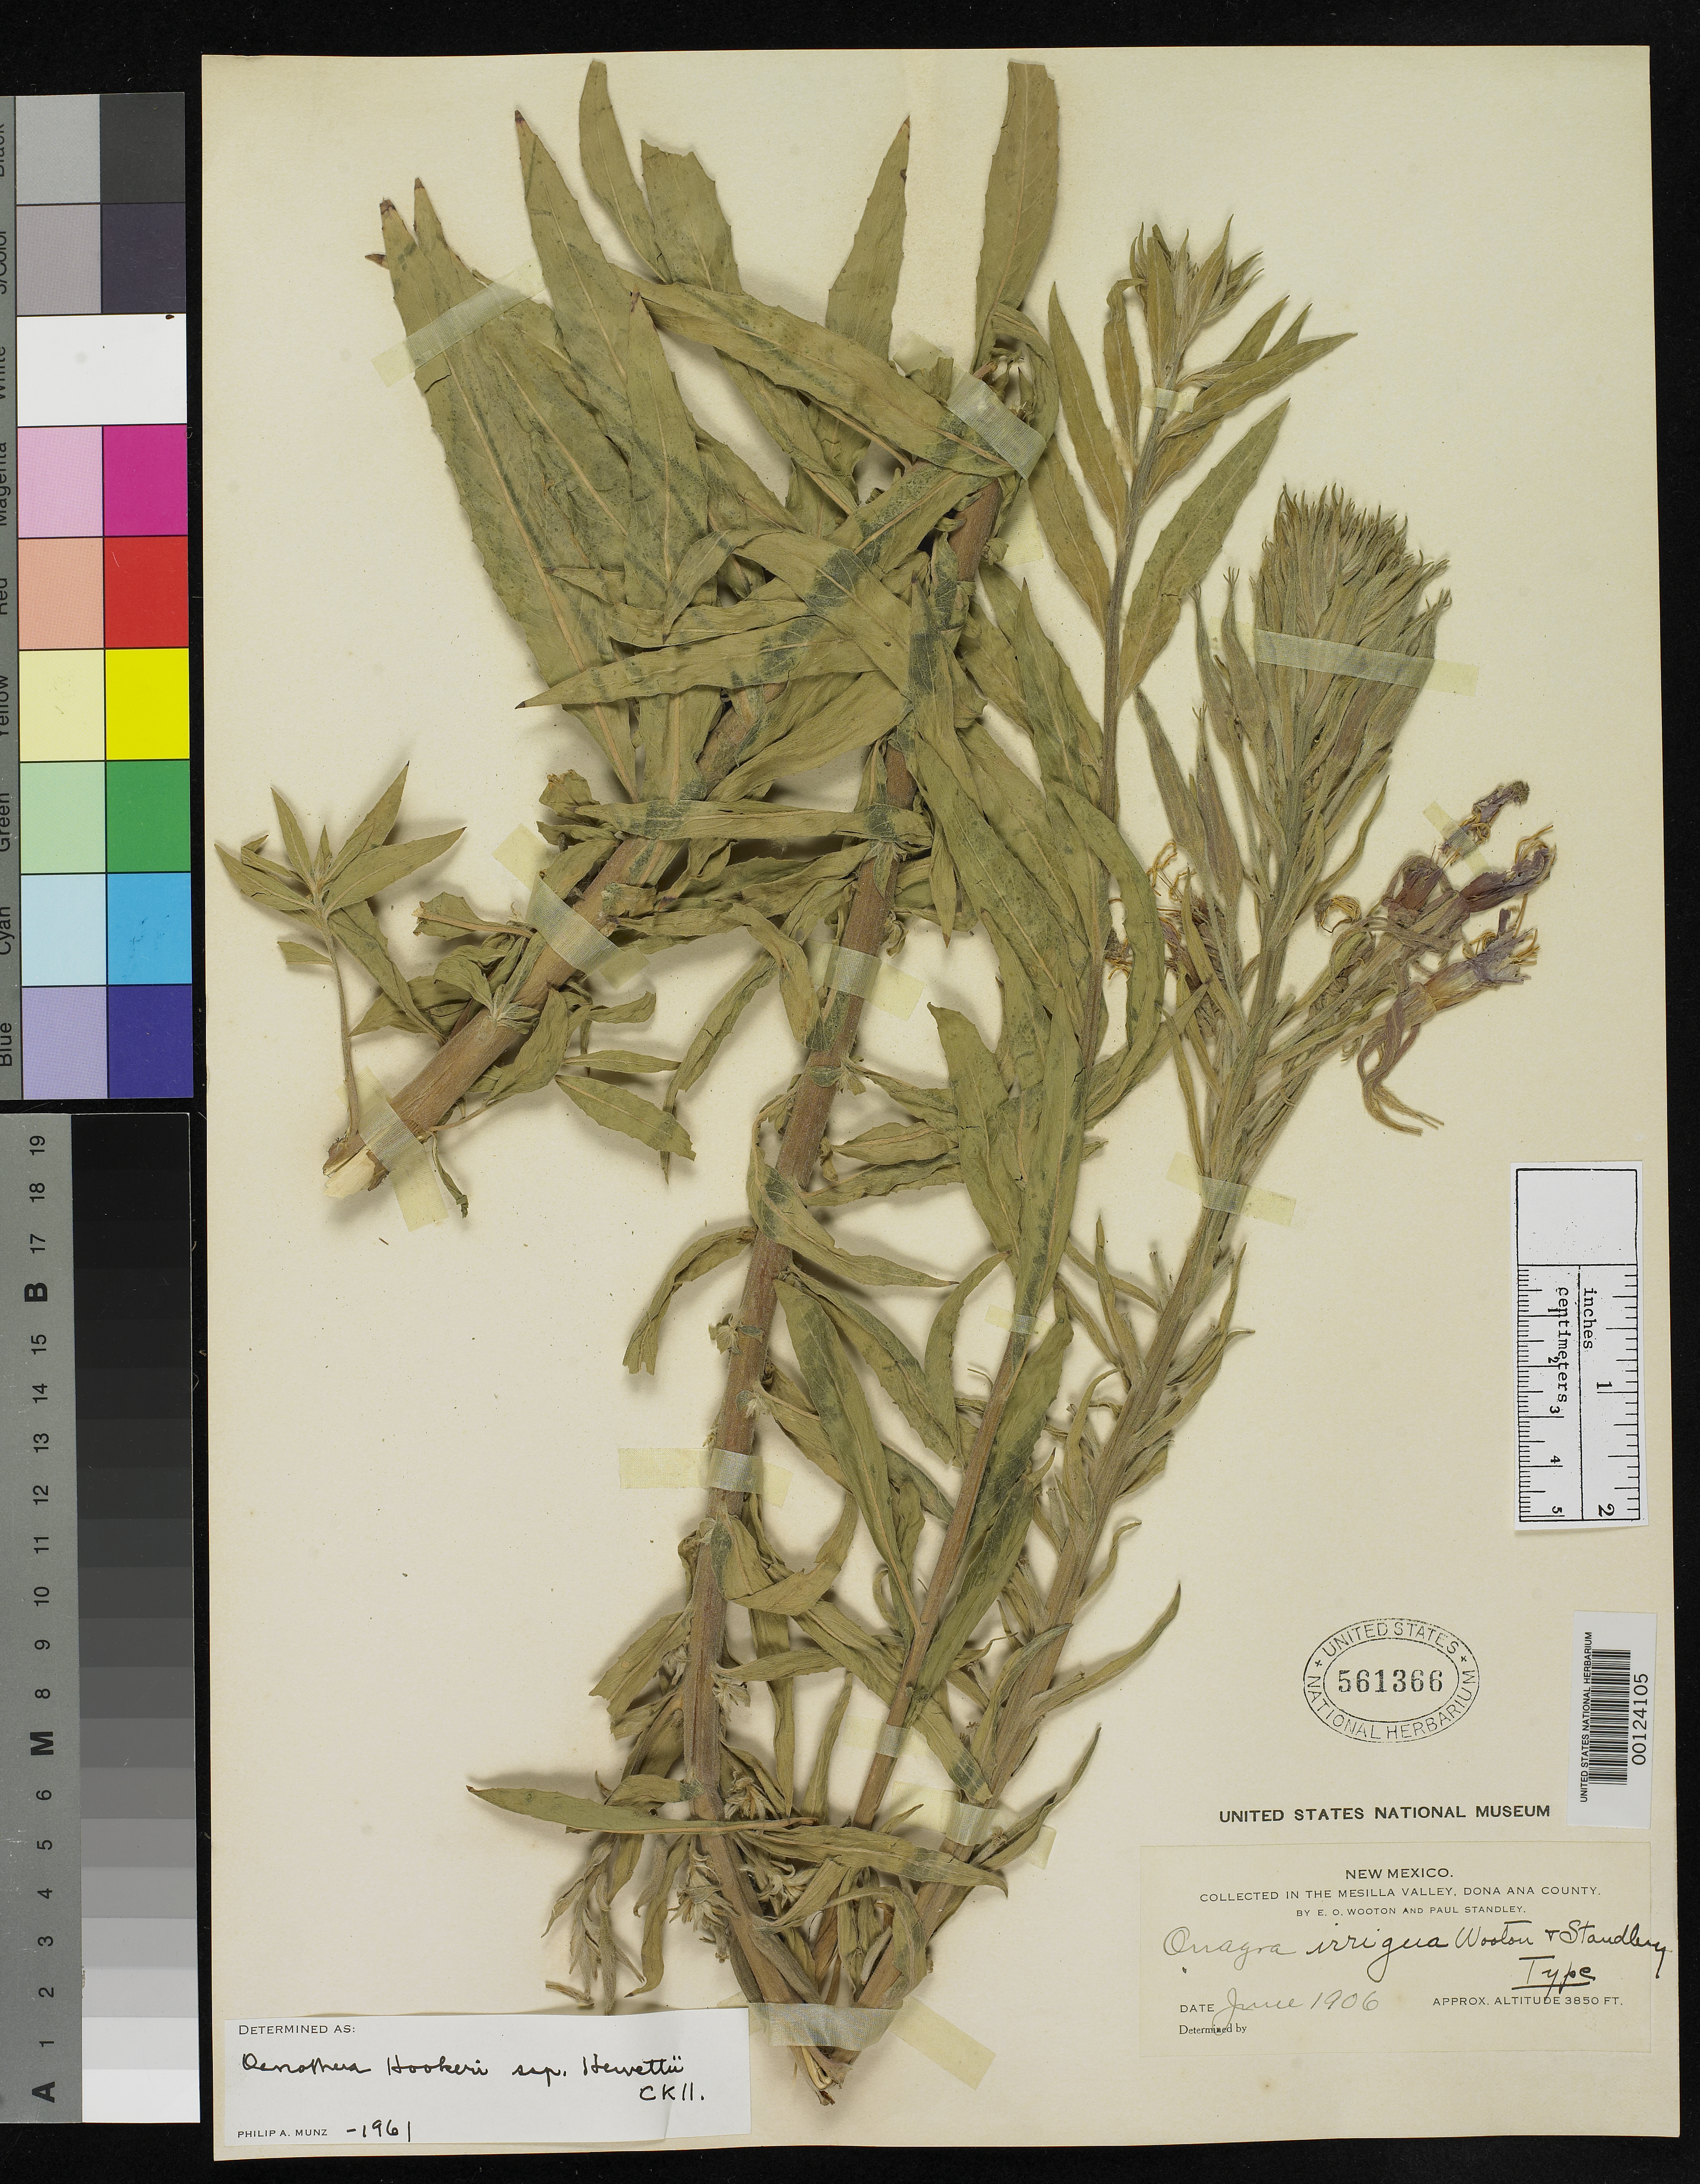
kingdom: Plantae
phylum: Tracheophyta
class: Magnoliopsida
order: Myrtales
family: Onagraceae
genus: Oenothera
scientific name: Oenothera irrigua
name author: Wooton & Standl.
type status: Holotype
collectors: E. O. Wooton & P. C. Standley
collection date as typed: Jun 1906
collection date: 1906-06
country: United States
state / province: New Mexico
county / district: Dona Ana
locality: Mesilla Valley.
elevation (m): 1150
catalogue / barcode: US 561366